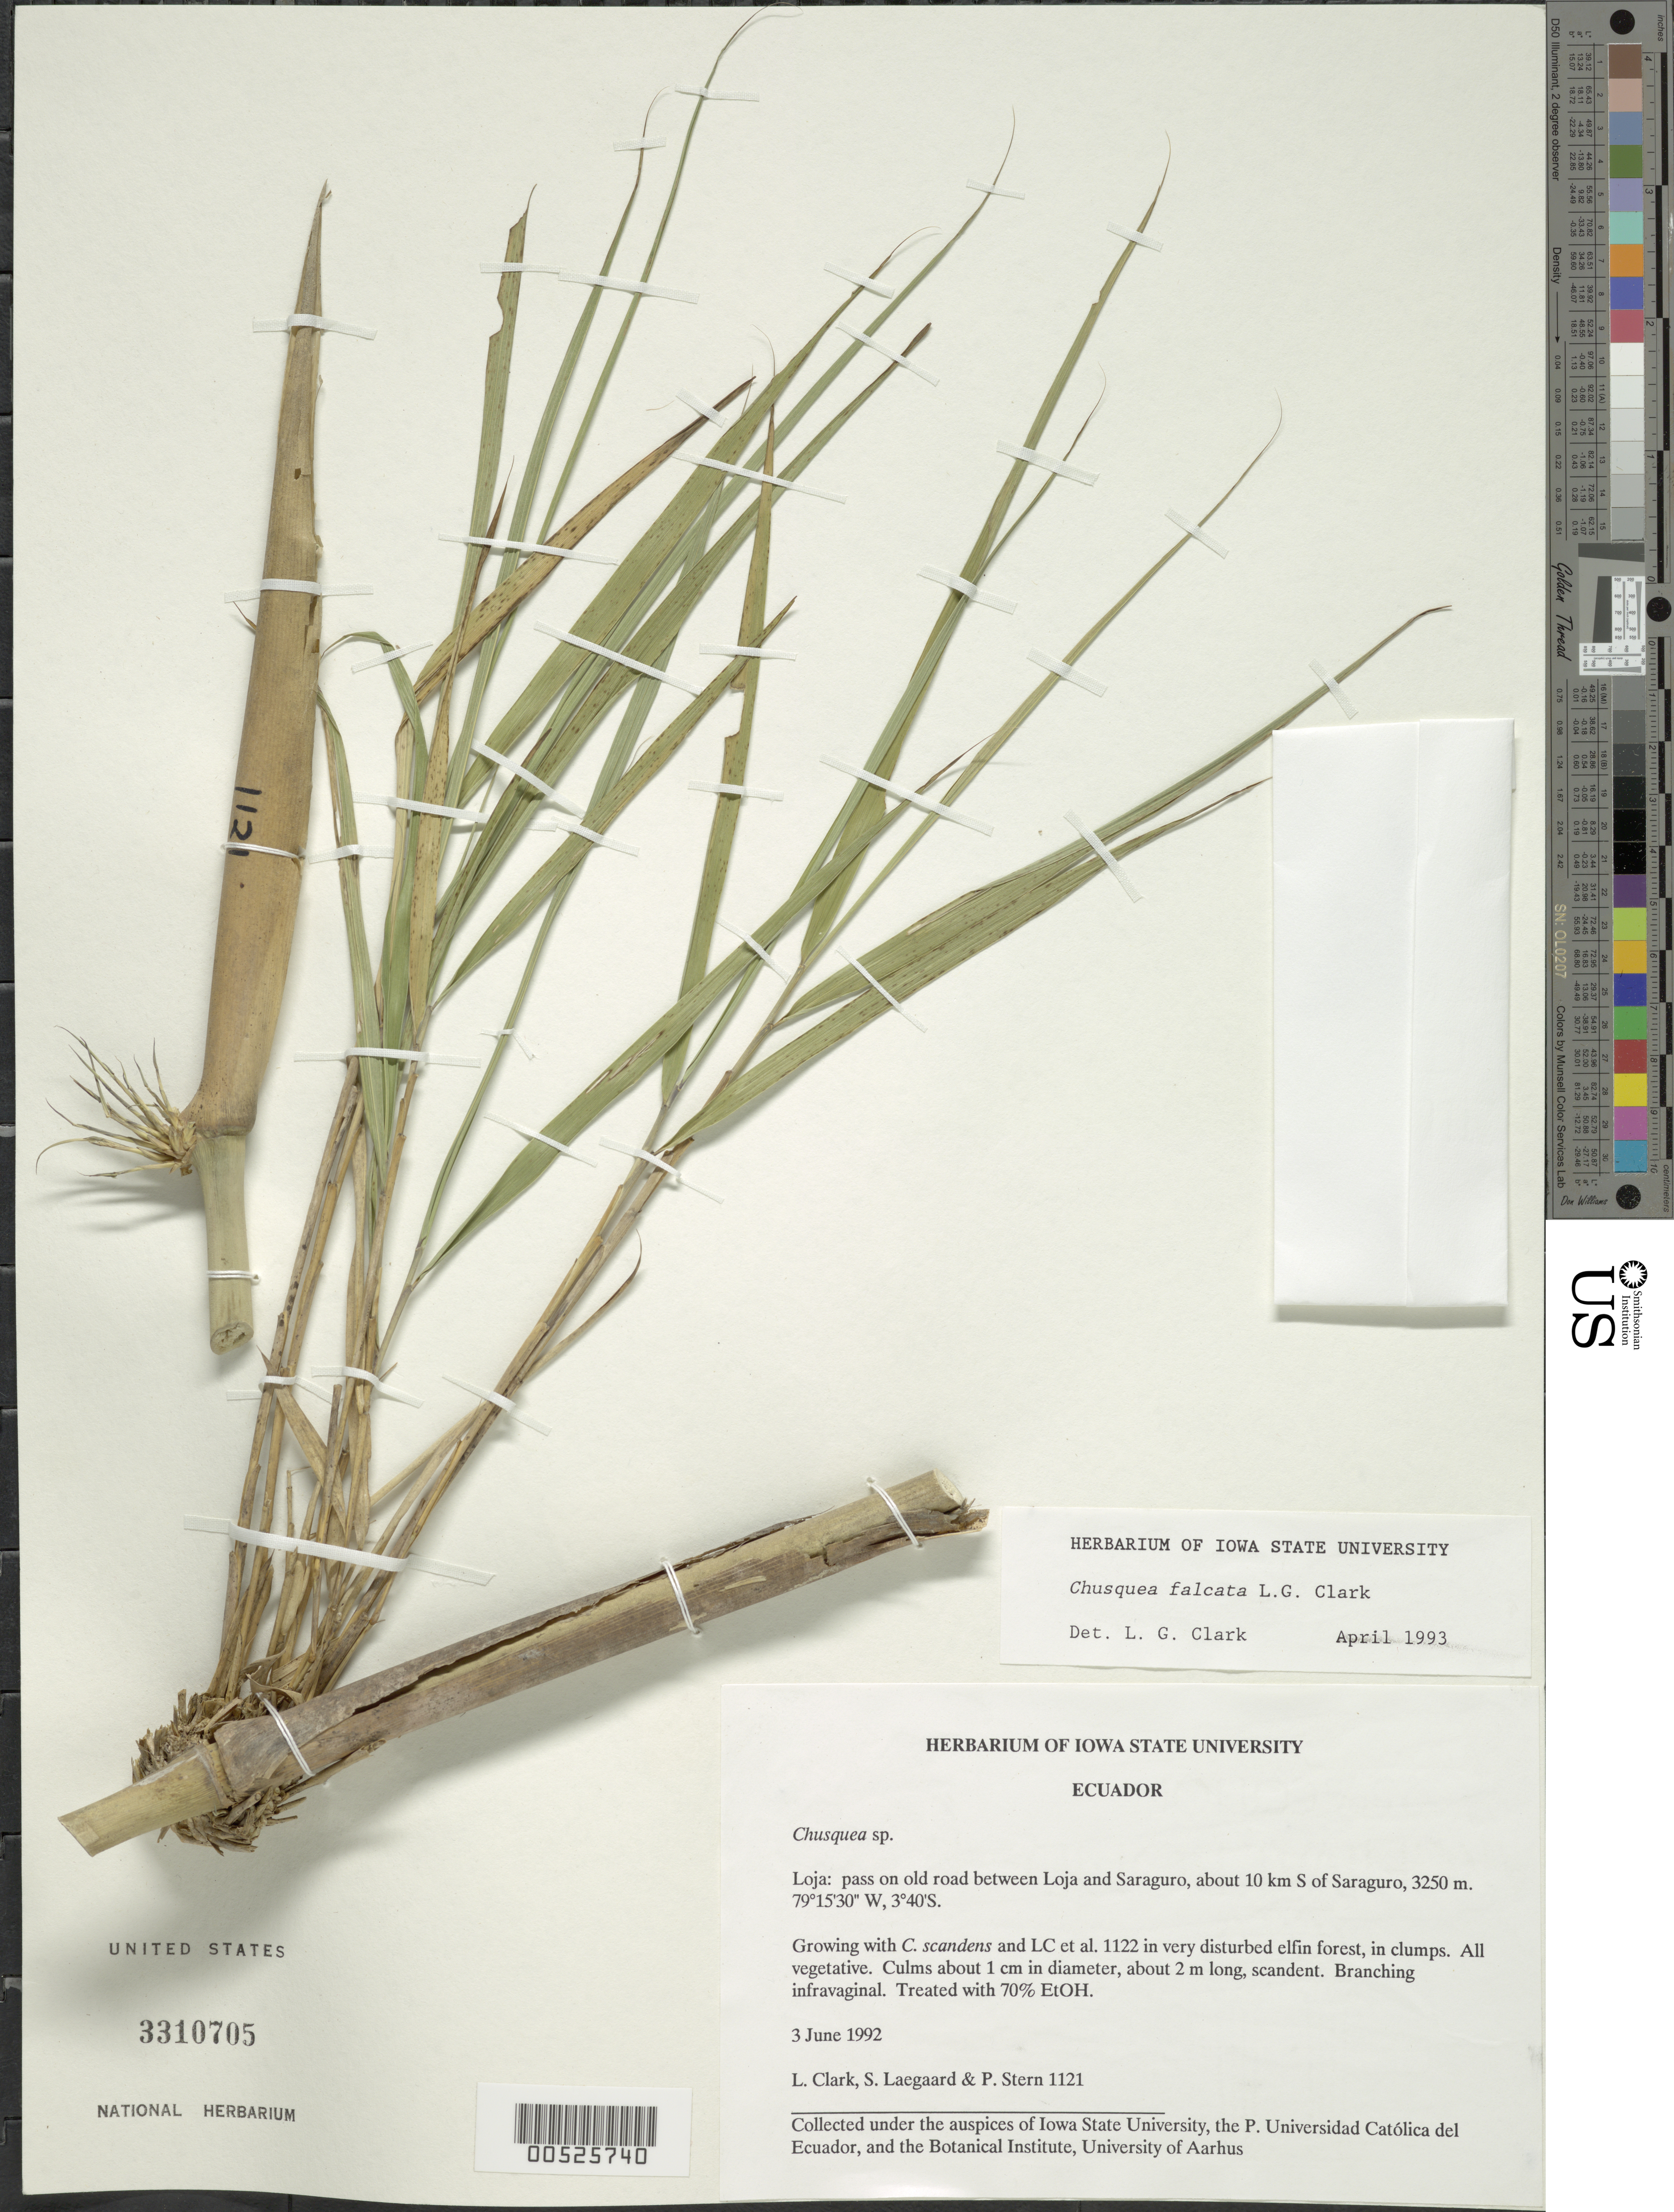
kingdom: Plantae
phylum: Tracheophyta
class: Liliopsida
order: Poales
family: Poaceae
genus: Chusquea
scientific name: Chusquea falcata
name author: L.G. Clark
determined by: Clark, Lynn G., (ISC), Iowa State University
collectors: L. G. Clark, S. Lægaard & P. Stern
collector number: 1121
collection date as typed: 02 Jun 1992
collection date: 1992-06-02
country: Ecuador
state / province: Loja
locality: Pass on old road between Loja and Saraguro, about 10 km S of Saraguro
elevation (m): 3250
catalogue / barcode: US 3310705